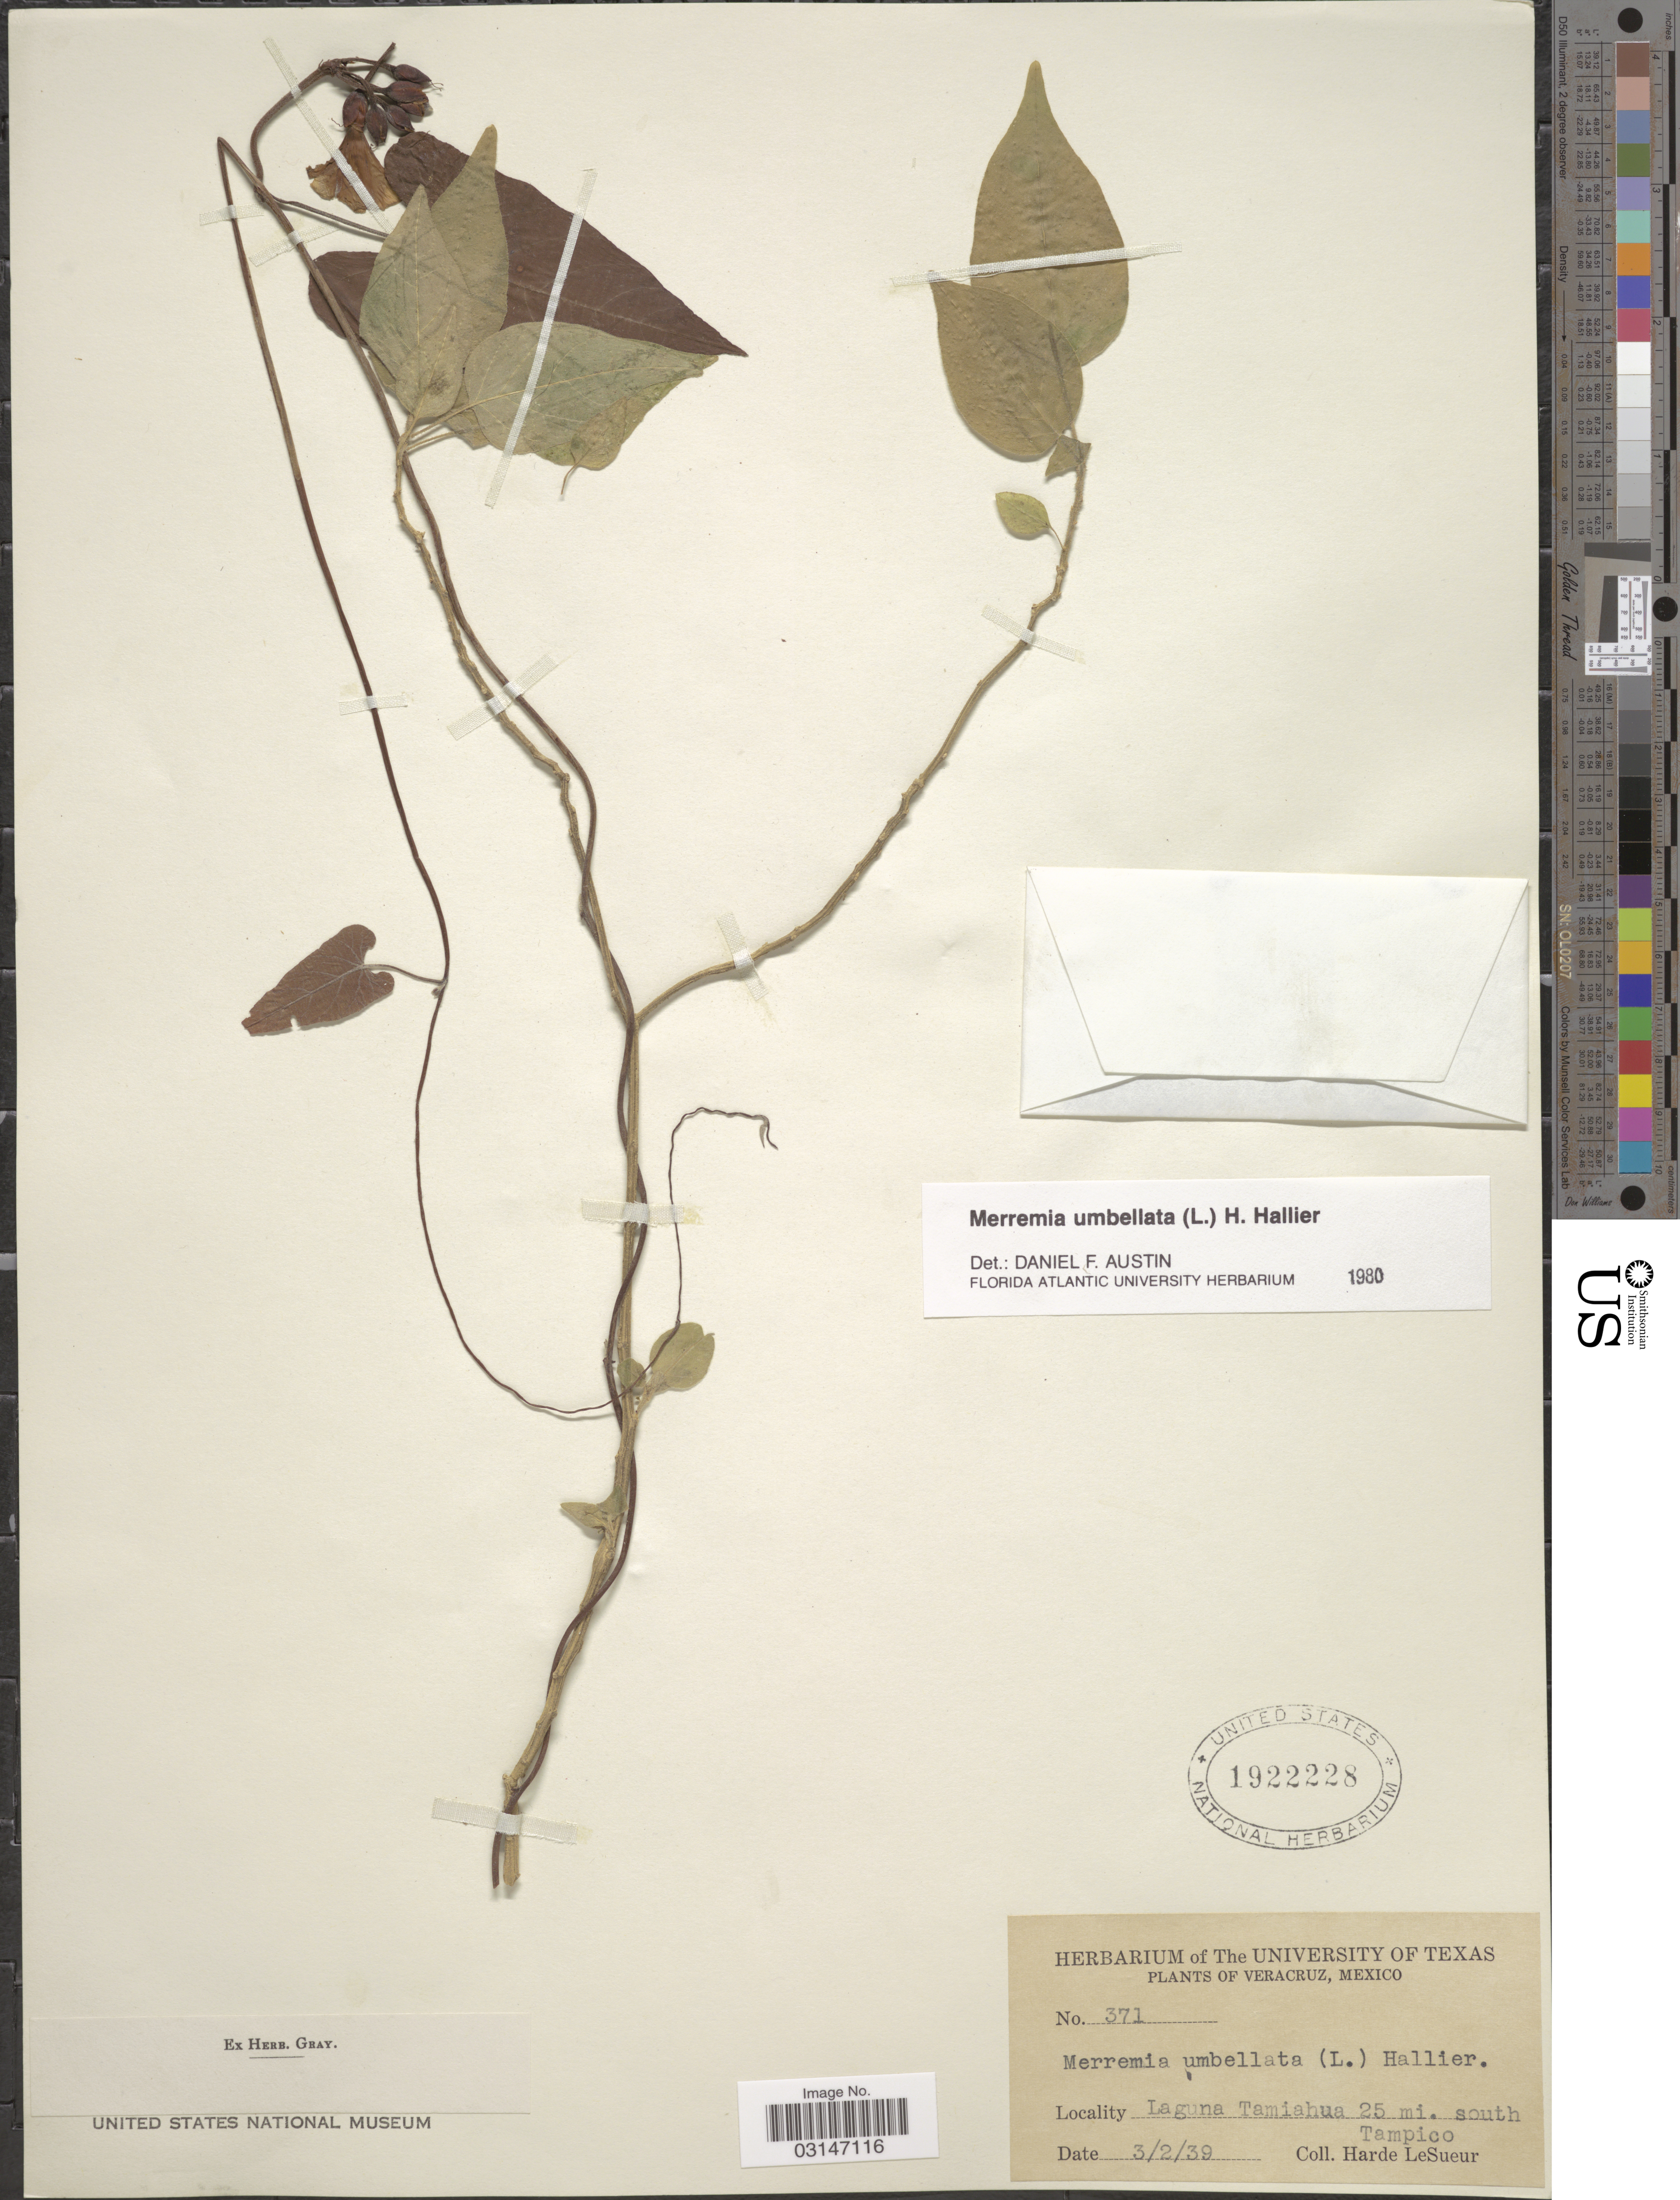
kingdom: Plantae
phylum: Tracheophyta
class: Magnoliopsida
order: Solanales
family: Convolvulaceae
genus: Camonea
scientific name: Camonea umbellata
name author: (L.) A. R. Simões & Staples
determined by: Strong, Mark T., (BOT), Smithsonian Institution - National Museum of Natural History (UNITED STATES)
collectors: H. LeSueur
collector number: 371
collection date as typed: Transcribed d/m/y: 3/2/39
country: Mexico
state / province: Veracruz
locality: Veracruz, Laguna Tamiahua, 25 mi. south Tampico.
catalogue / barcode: US 1922228